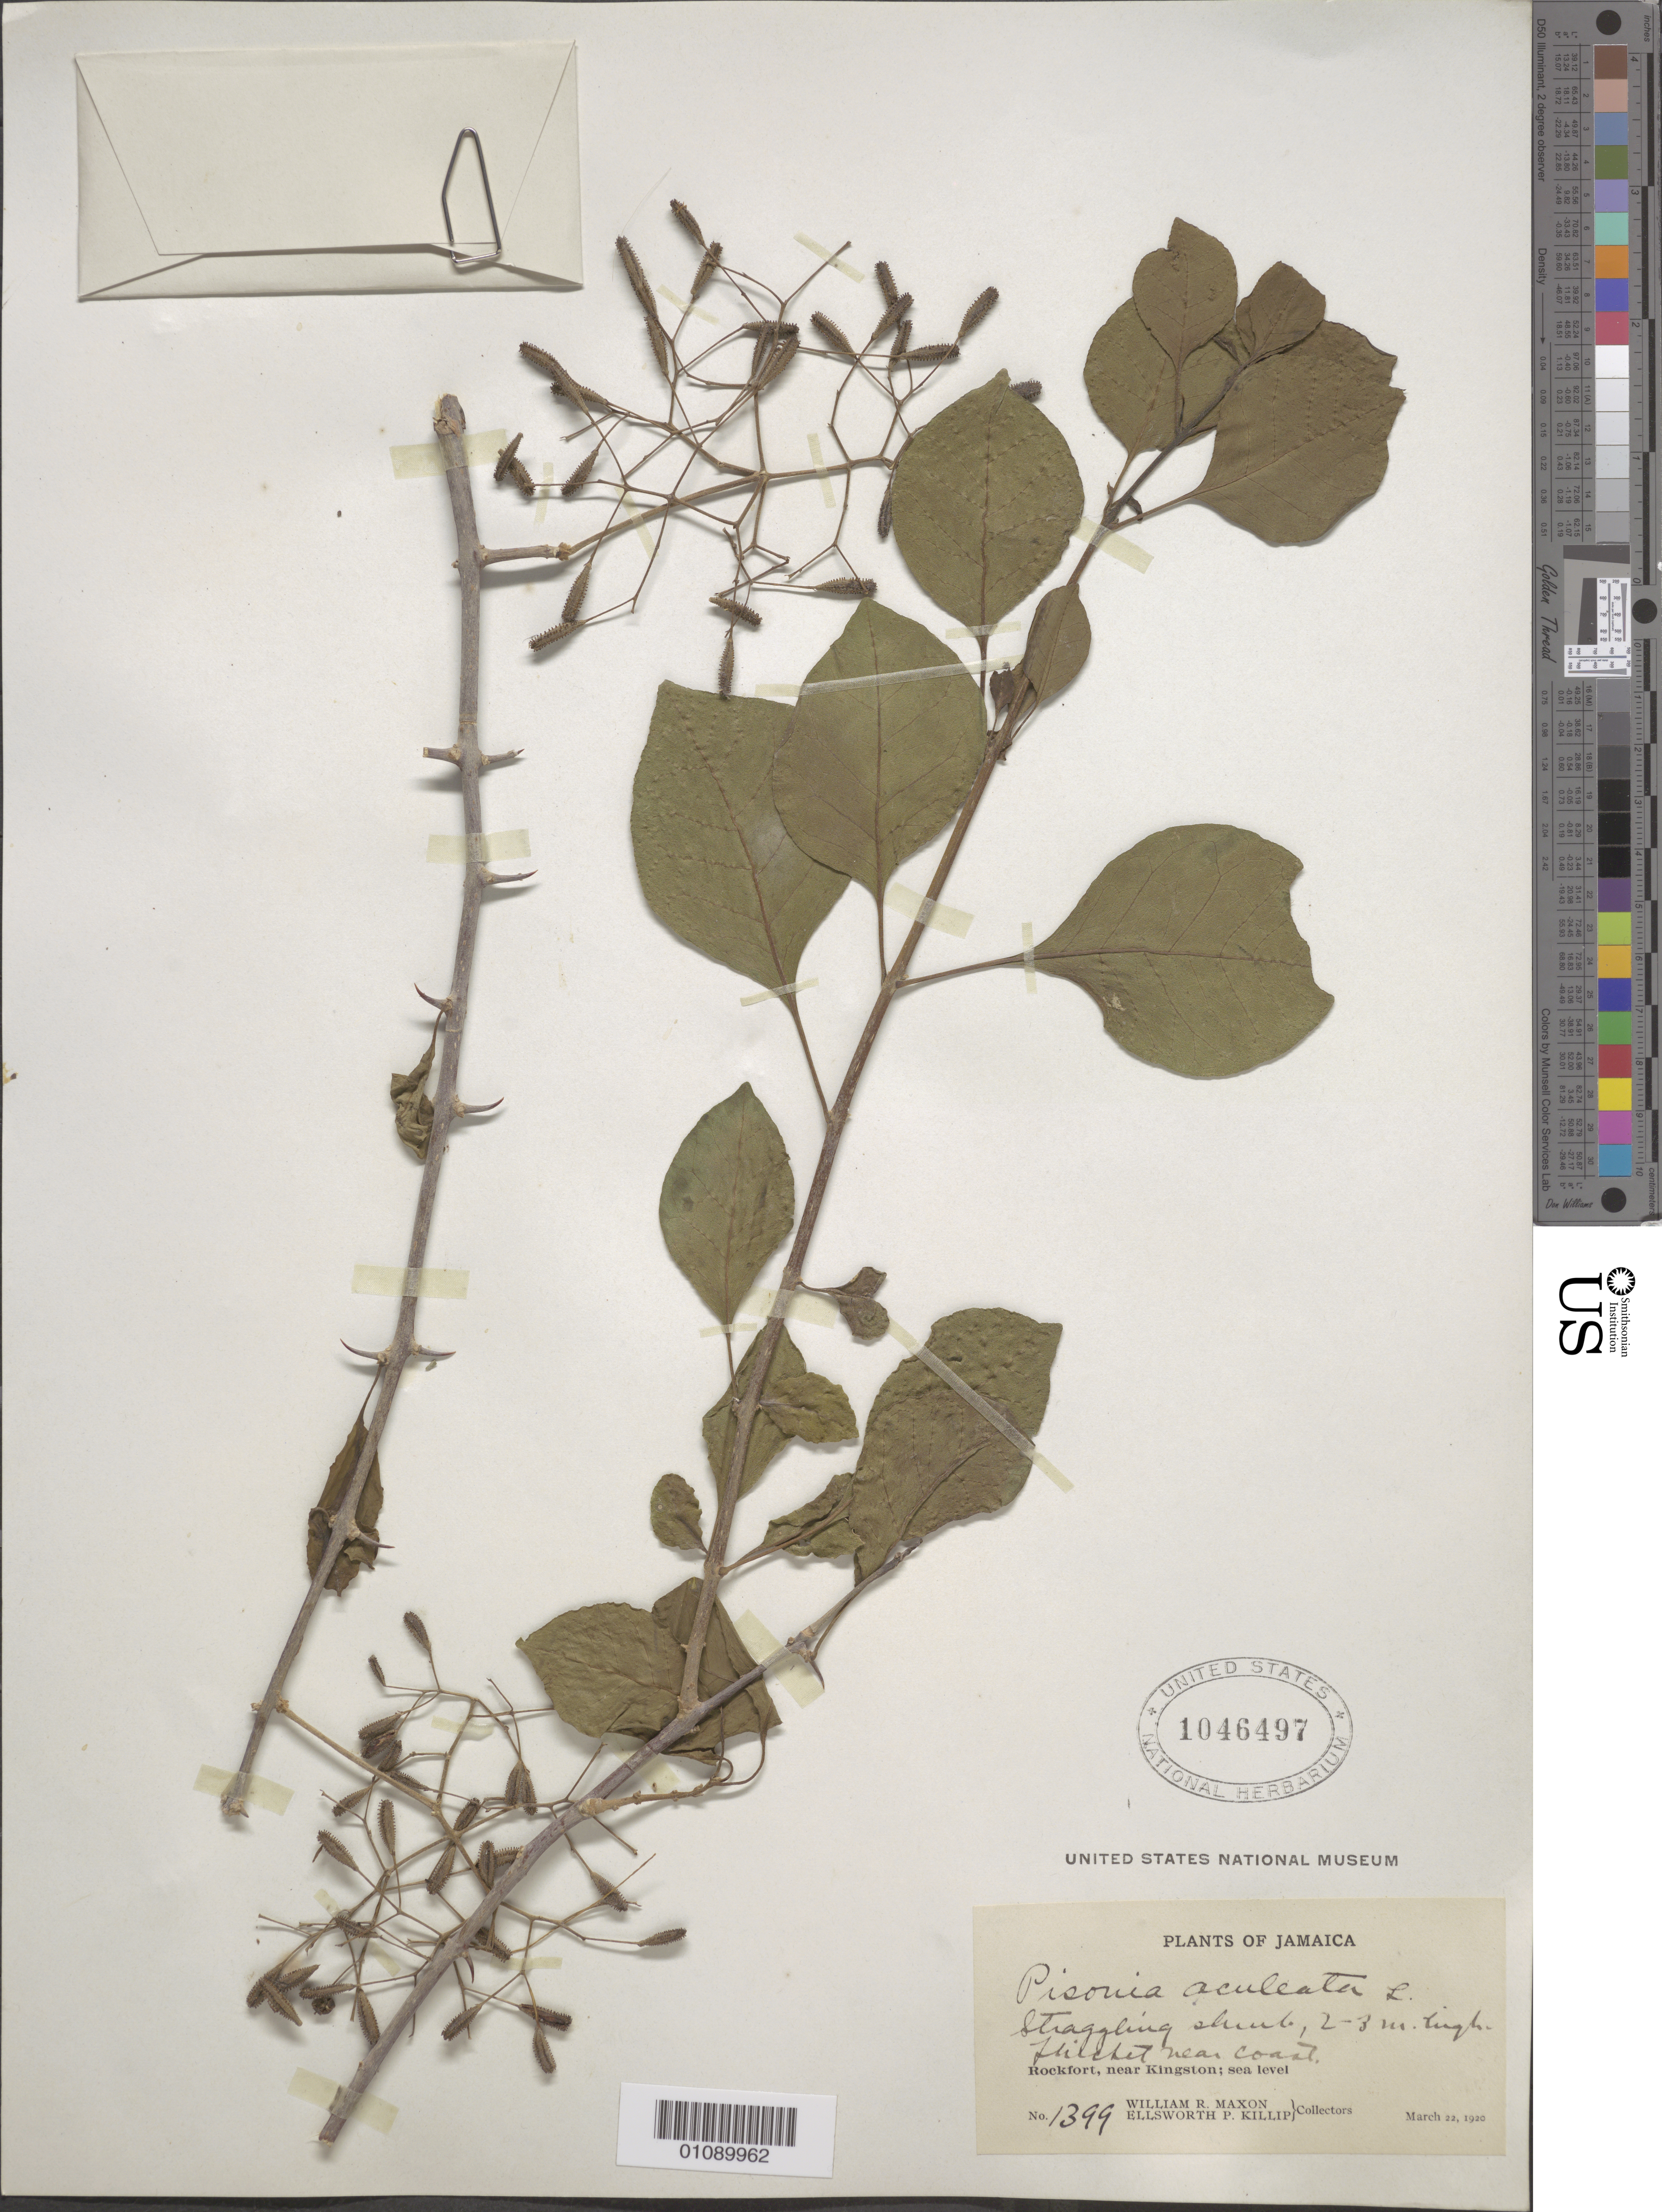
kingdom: Plantae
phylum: Tracheophyta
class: Magnoliopsida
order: Caryophyllales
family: Nyctaginaceae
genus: Pisonia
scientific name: Pisonia aculeata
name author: L.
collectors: W. R. Maxon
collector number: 1339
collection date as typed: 21 Mar 1920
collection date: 1920-03-21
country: Jamaica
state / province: Kingston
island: Jamaica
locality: Near Kingston, Rockfort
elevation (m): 0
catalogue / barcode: US 1046497